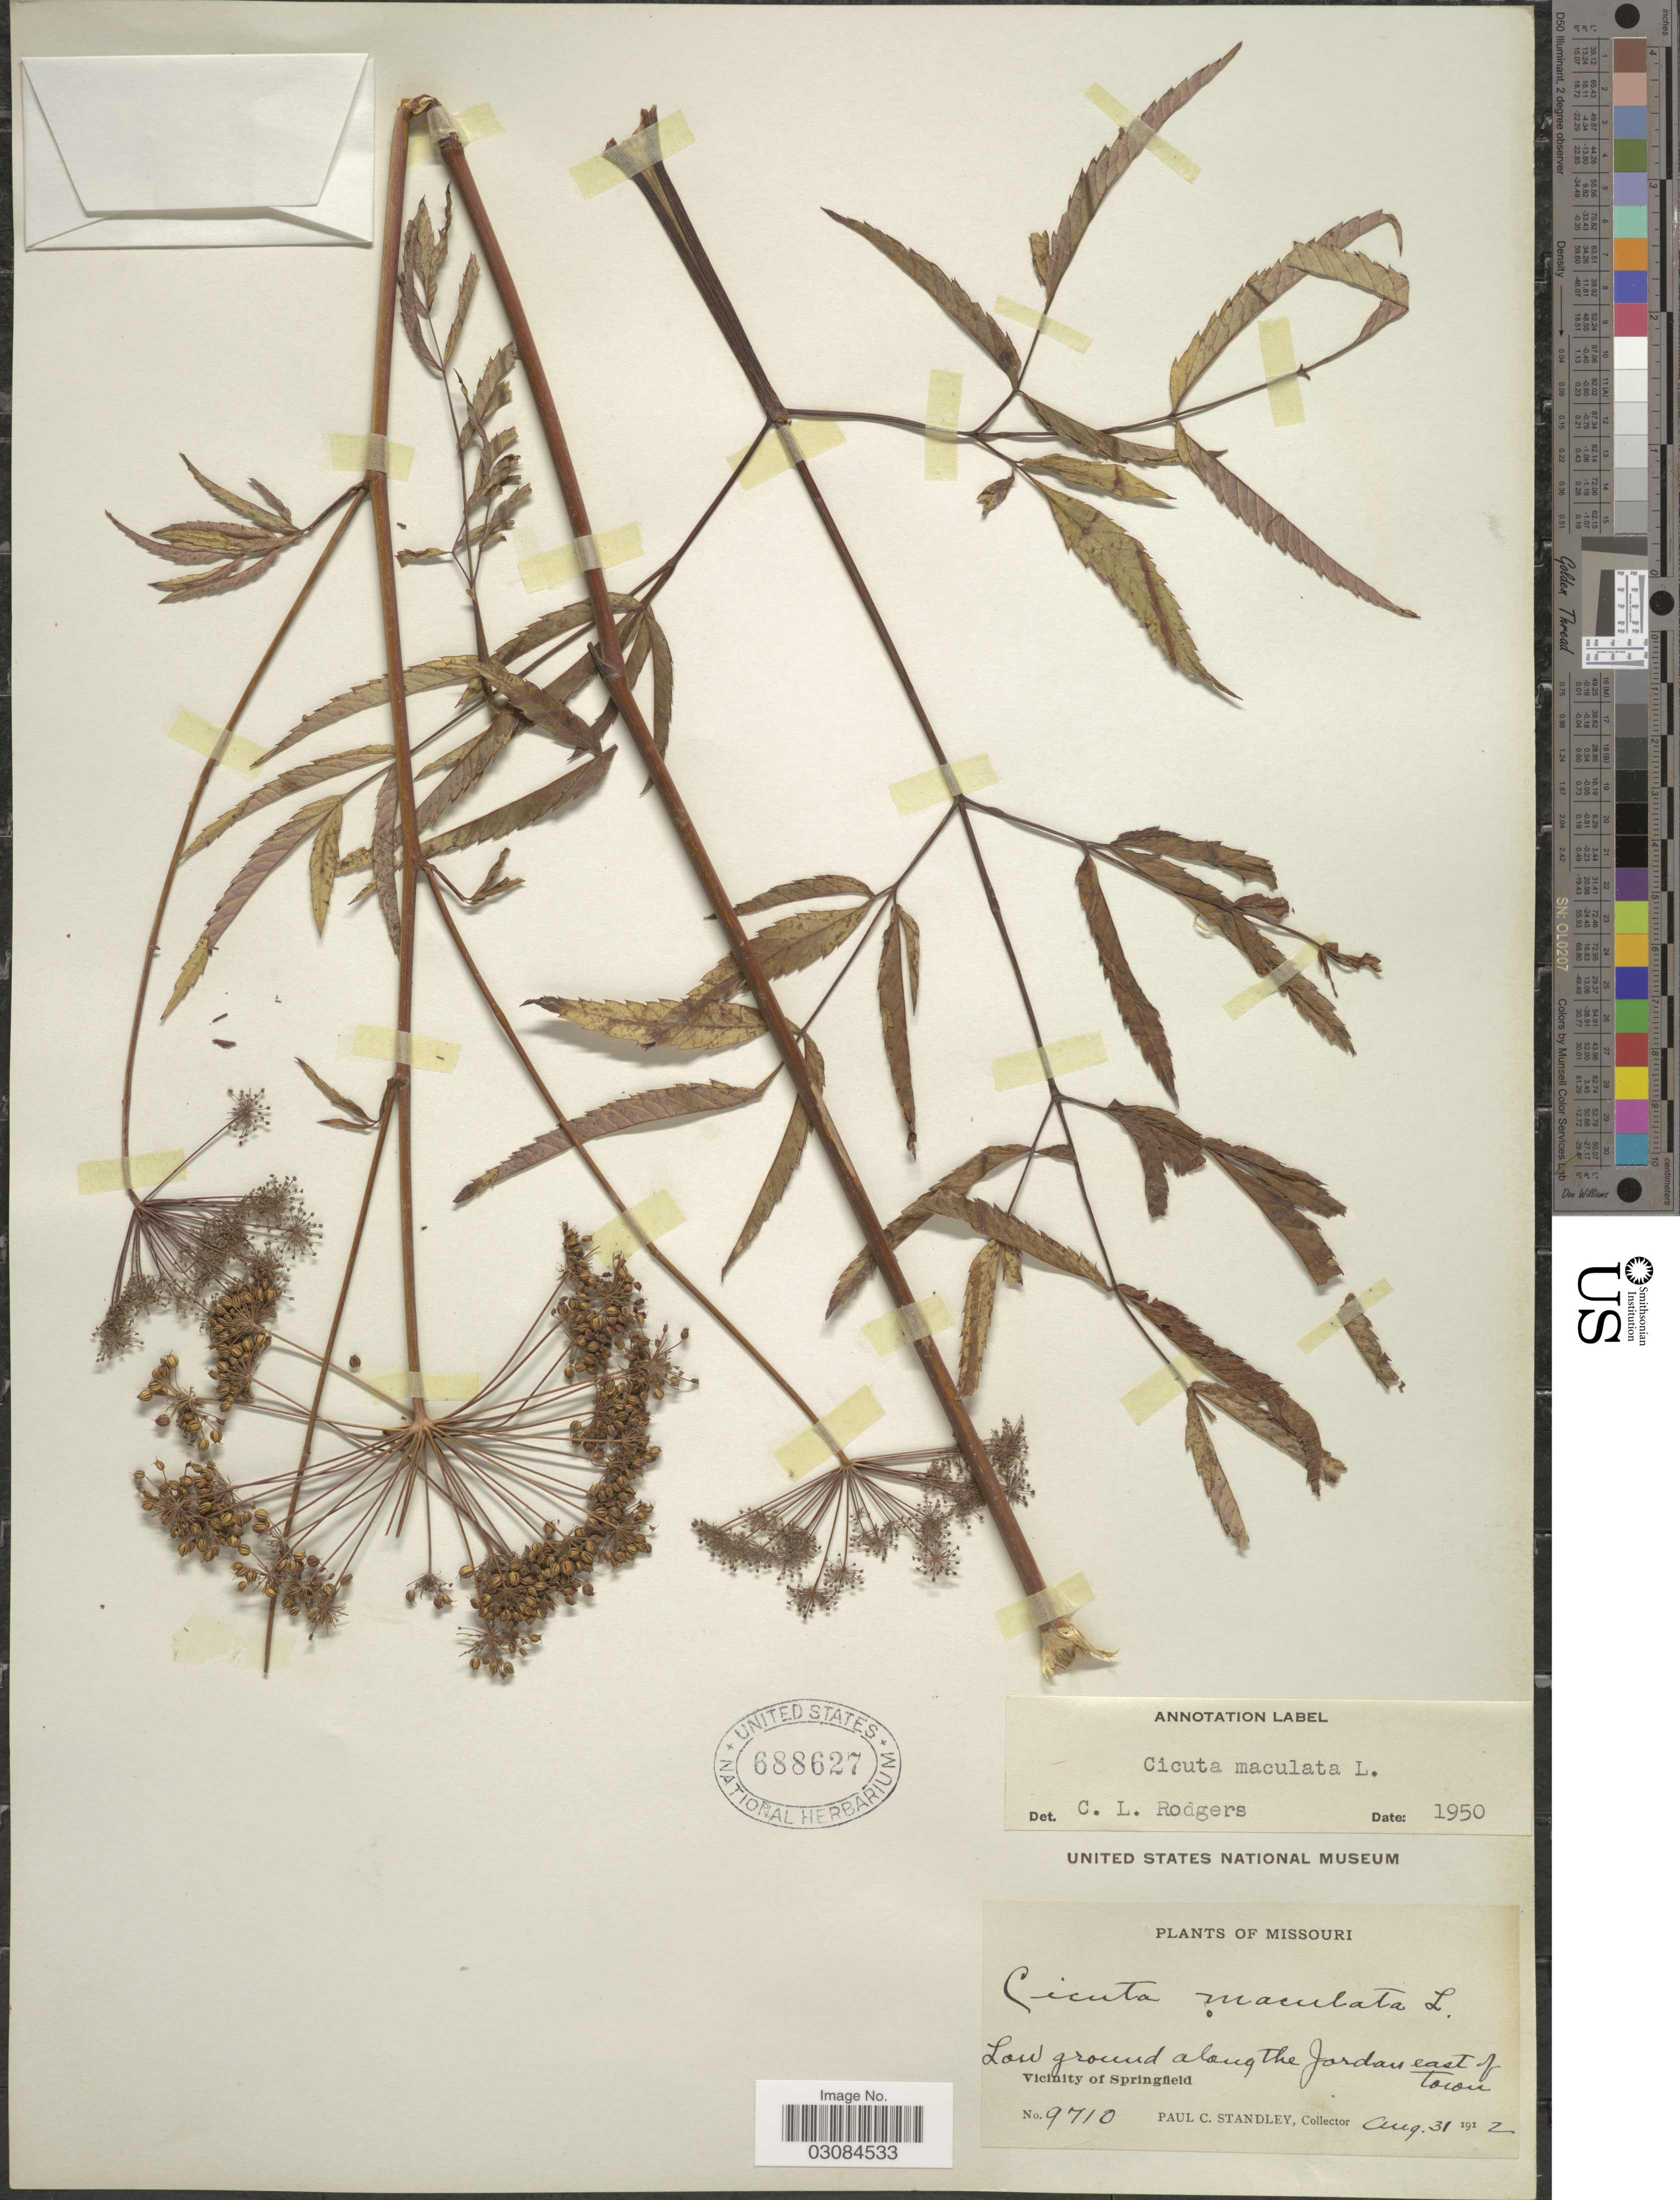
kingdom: Plantae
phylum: Tracheophyta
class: Magnoliopsida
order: Apiales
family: Apiaceae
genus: Cicuta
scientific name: Cicuta maculata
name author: L.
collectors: P. C. Standley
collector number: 9710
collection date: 1912-08-31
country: United States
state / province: Missouri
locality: Low ground along the Jordan east of town. Vicinity of Springfield.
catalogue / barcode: US 688627